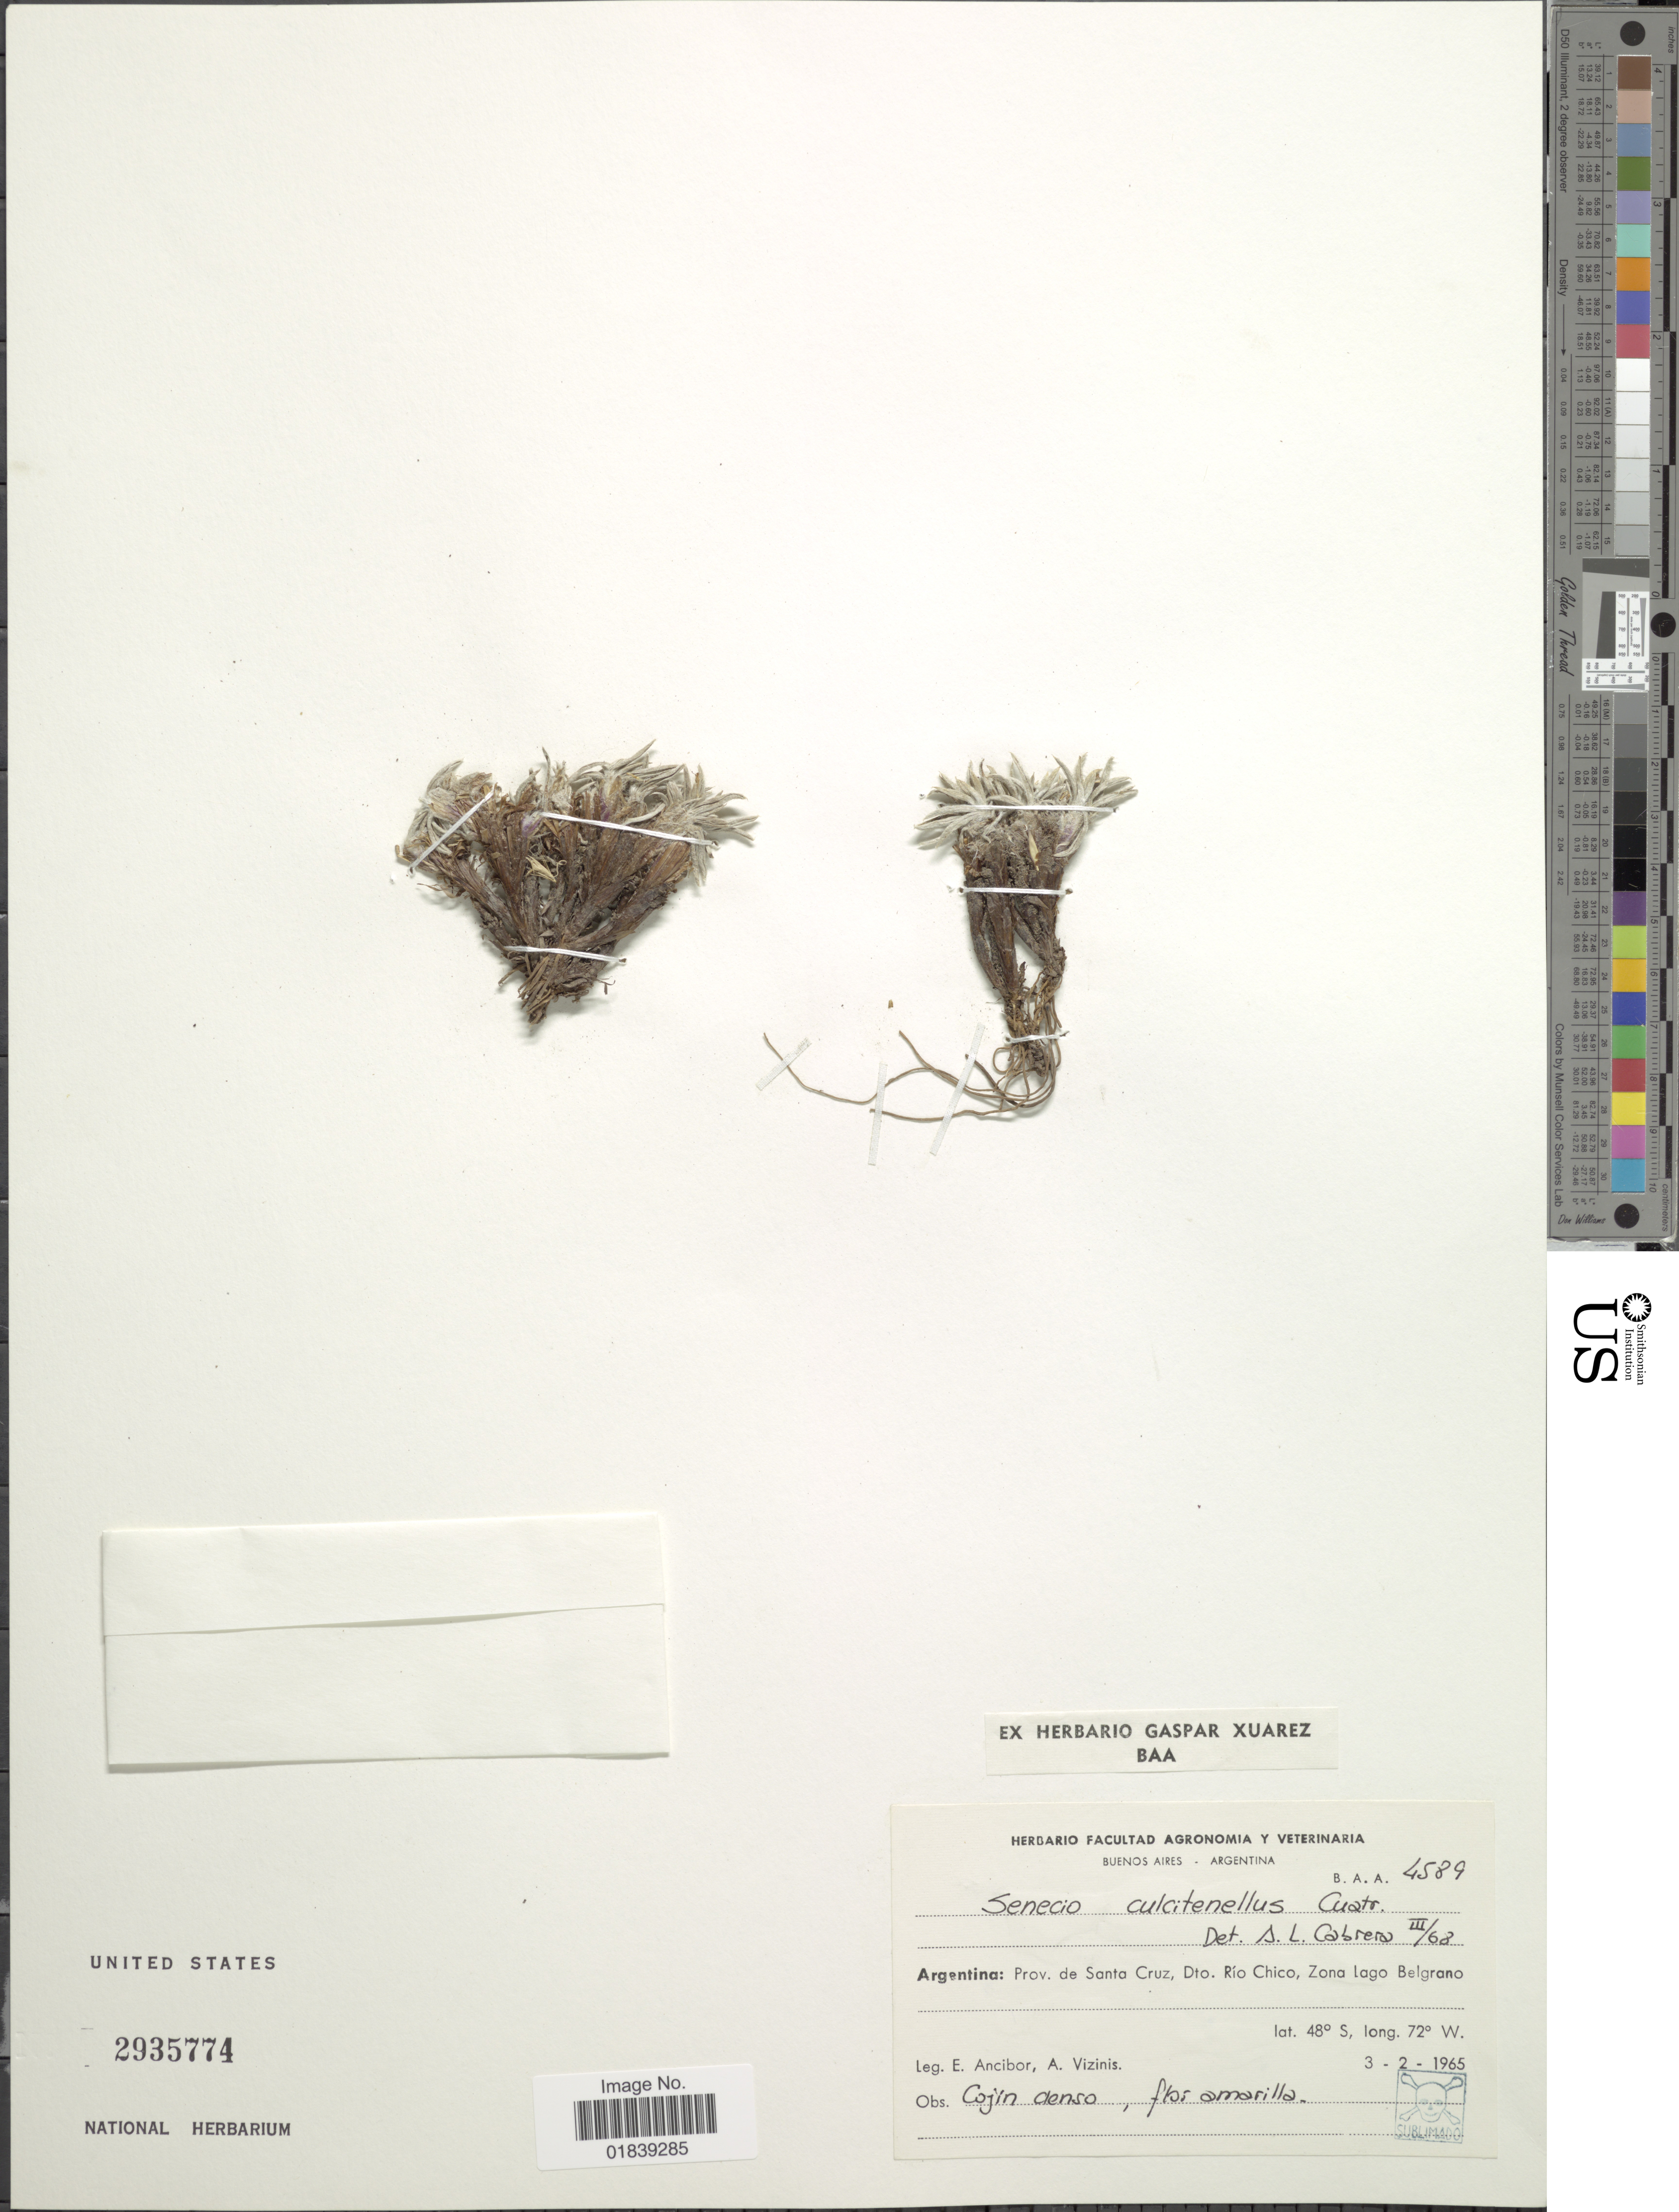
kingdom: Plantae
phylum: Tracheophyta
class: Magnoliopsida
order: Asterales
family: Asteraceae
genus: Senecio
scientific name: Senecio magellanensis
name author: Macloskie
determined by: Salomon, Luciana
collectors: E. Ancibor & A. Vizinis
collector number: B.A.A.4589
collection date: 1965-02-03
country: Argentina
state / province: Santa Cruz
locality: Dto. Rio Chico, Zona lago Belgrano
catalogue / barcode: US 2935774